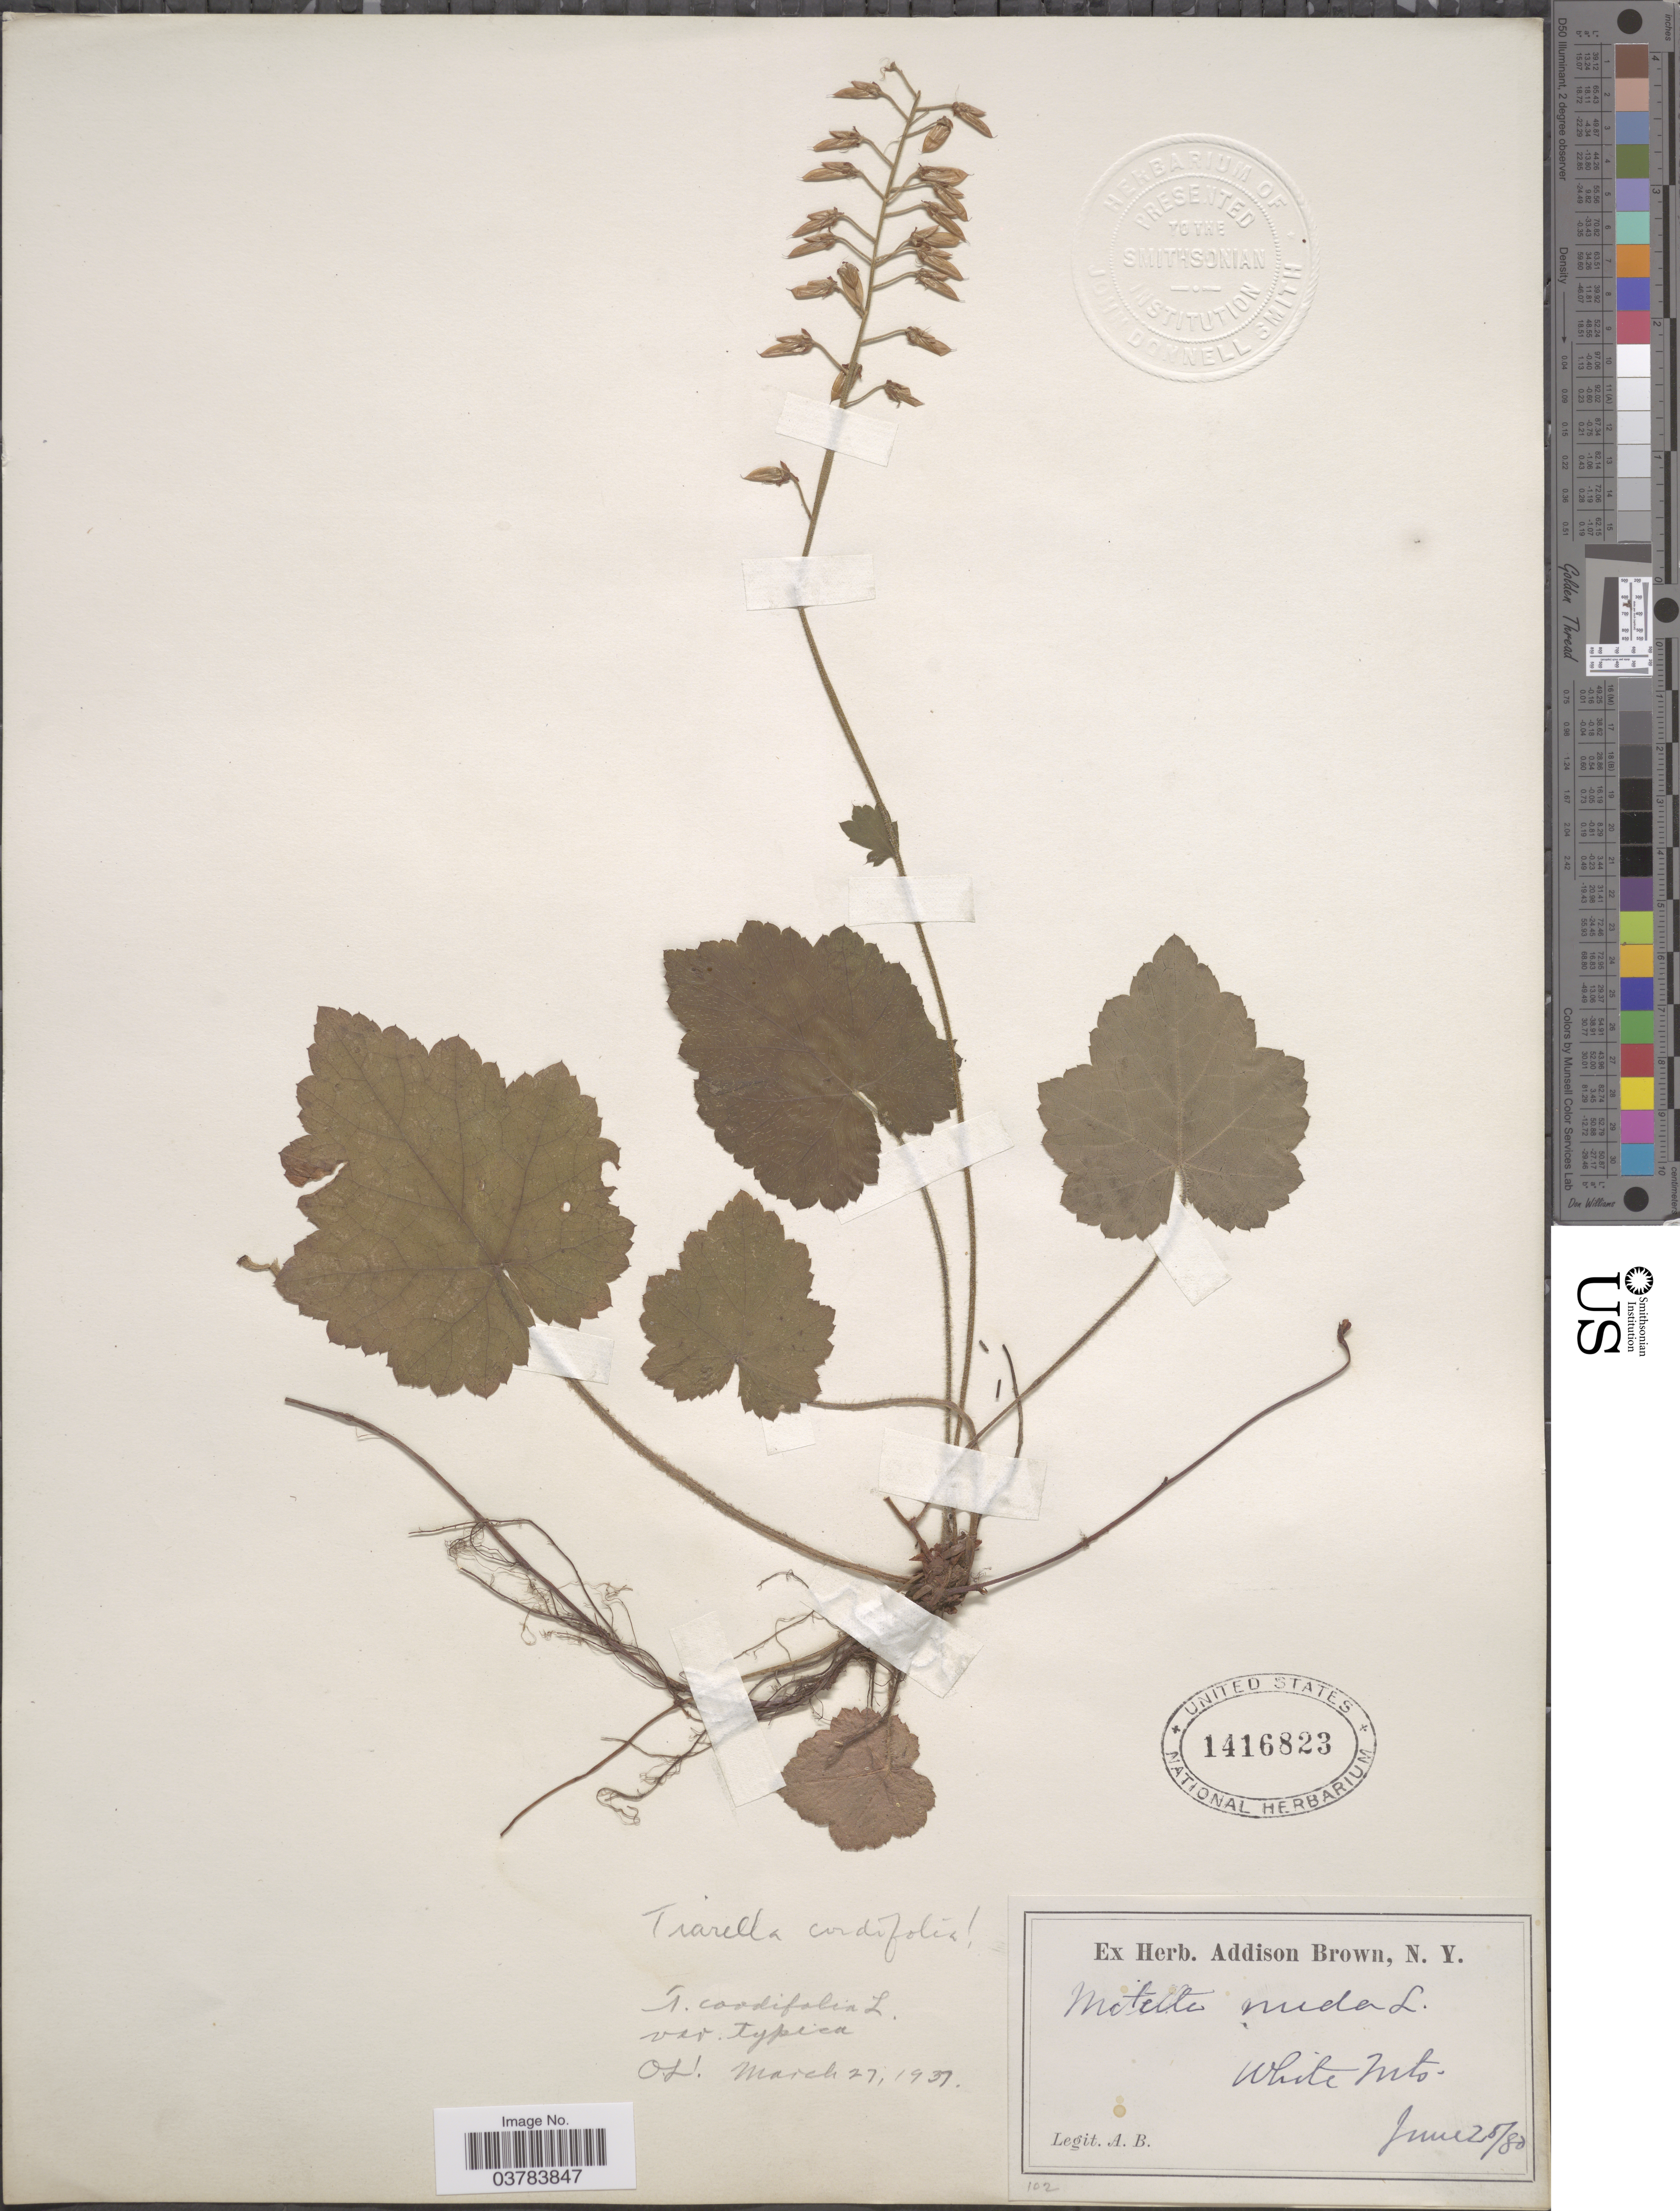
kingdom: Plantae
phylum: Tracheophyta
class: Magnoliopsida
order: Saxifragales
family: Saxifragaceae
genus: Tiarella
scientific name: Tiarella cordifolia var. typica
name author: Lakela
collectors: A. Brown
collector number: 102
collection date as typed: Transcribed d/m/y: 28/6/80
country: United States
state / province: New York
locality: White Mts.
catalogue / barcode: US 1416823